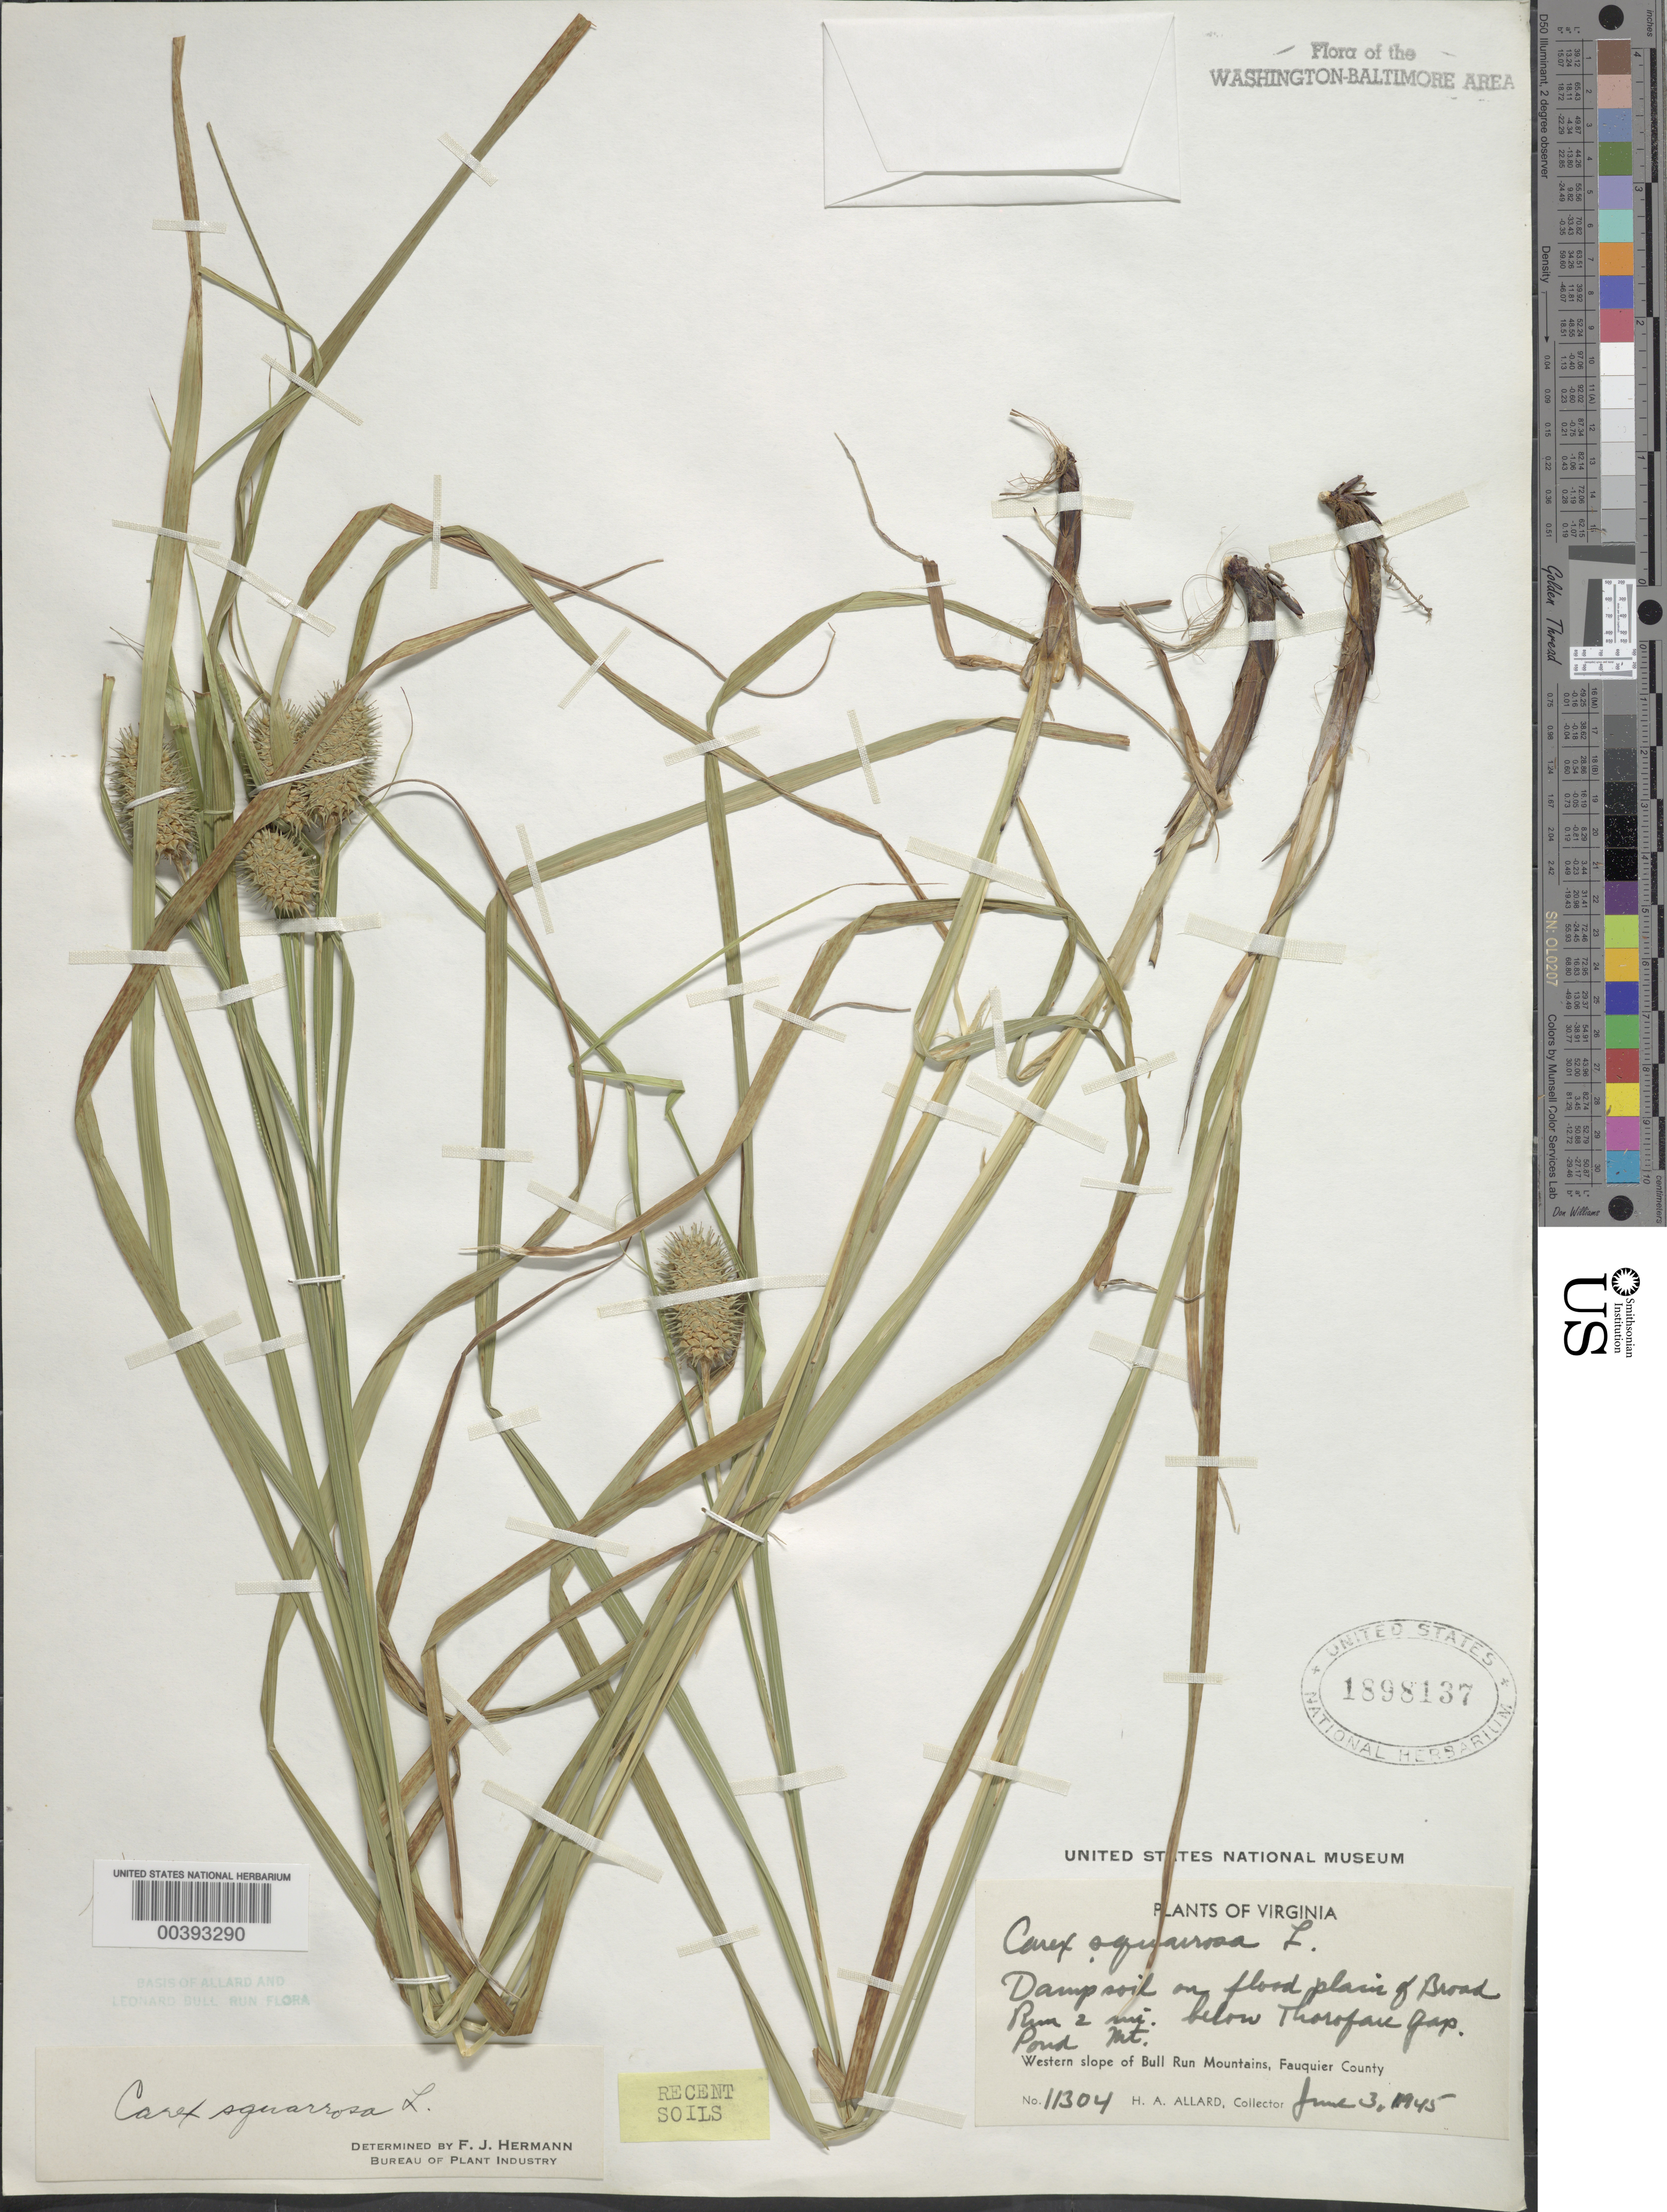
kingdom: Plantae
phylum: Tracheophyta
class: Liliopsida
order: Poales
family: Cyperaceae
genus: Carex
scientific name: Carex squarrosa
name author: L.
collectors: H. A. Allard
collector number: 11304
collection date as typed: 03 Jun 1945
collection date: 1945-06-03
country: United States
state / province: Virginia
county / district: Fauquier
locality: Broad Run below Thorofare Gap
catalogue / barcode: US 1898137